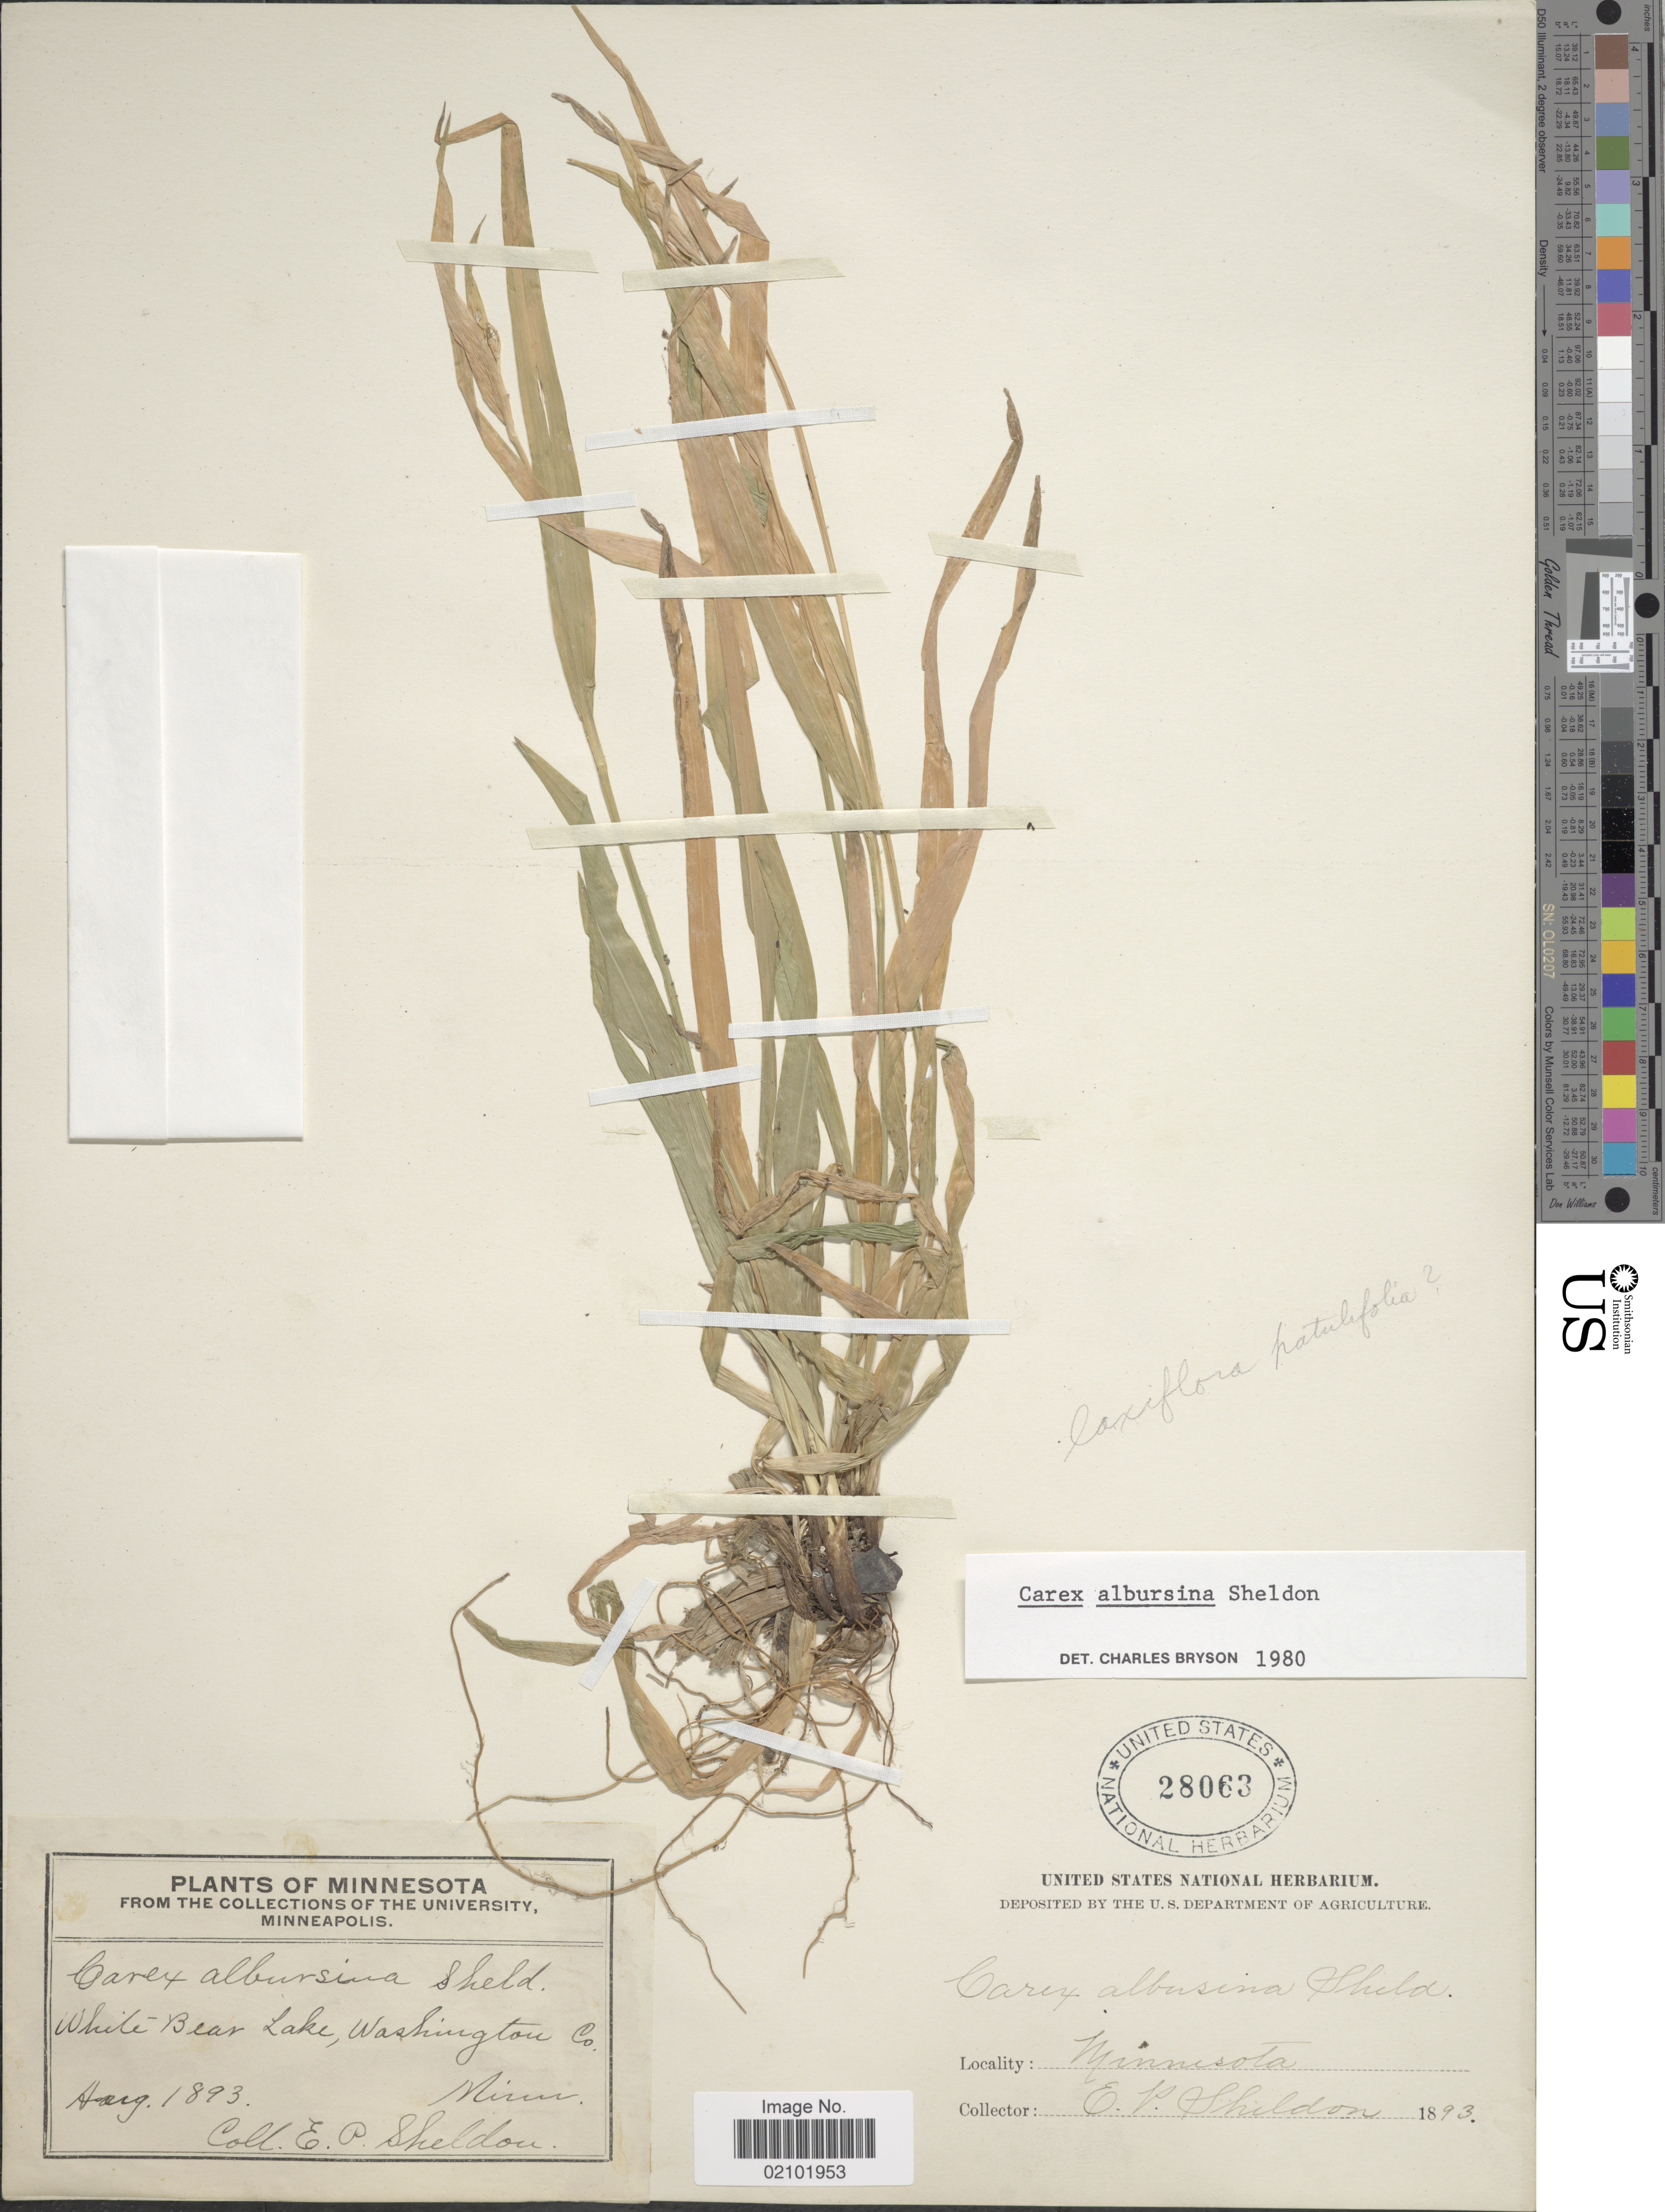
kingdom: Plantae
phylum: Tracheophyta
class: Liliopsida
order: Poales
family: Cyperaceae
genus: Carex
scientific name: Carex albursina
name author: E. Sheld.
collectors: E. P. Sheldon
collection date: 1893-08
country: United States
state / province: Minnesota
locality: White Bear Lake, Washington Co.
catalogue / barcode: US 28063